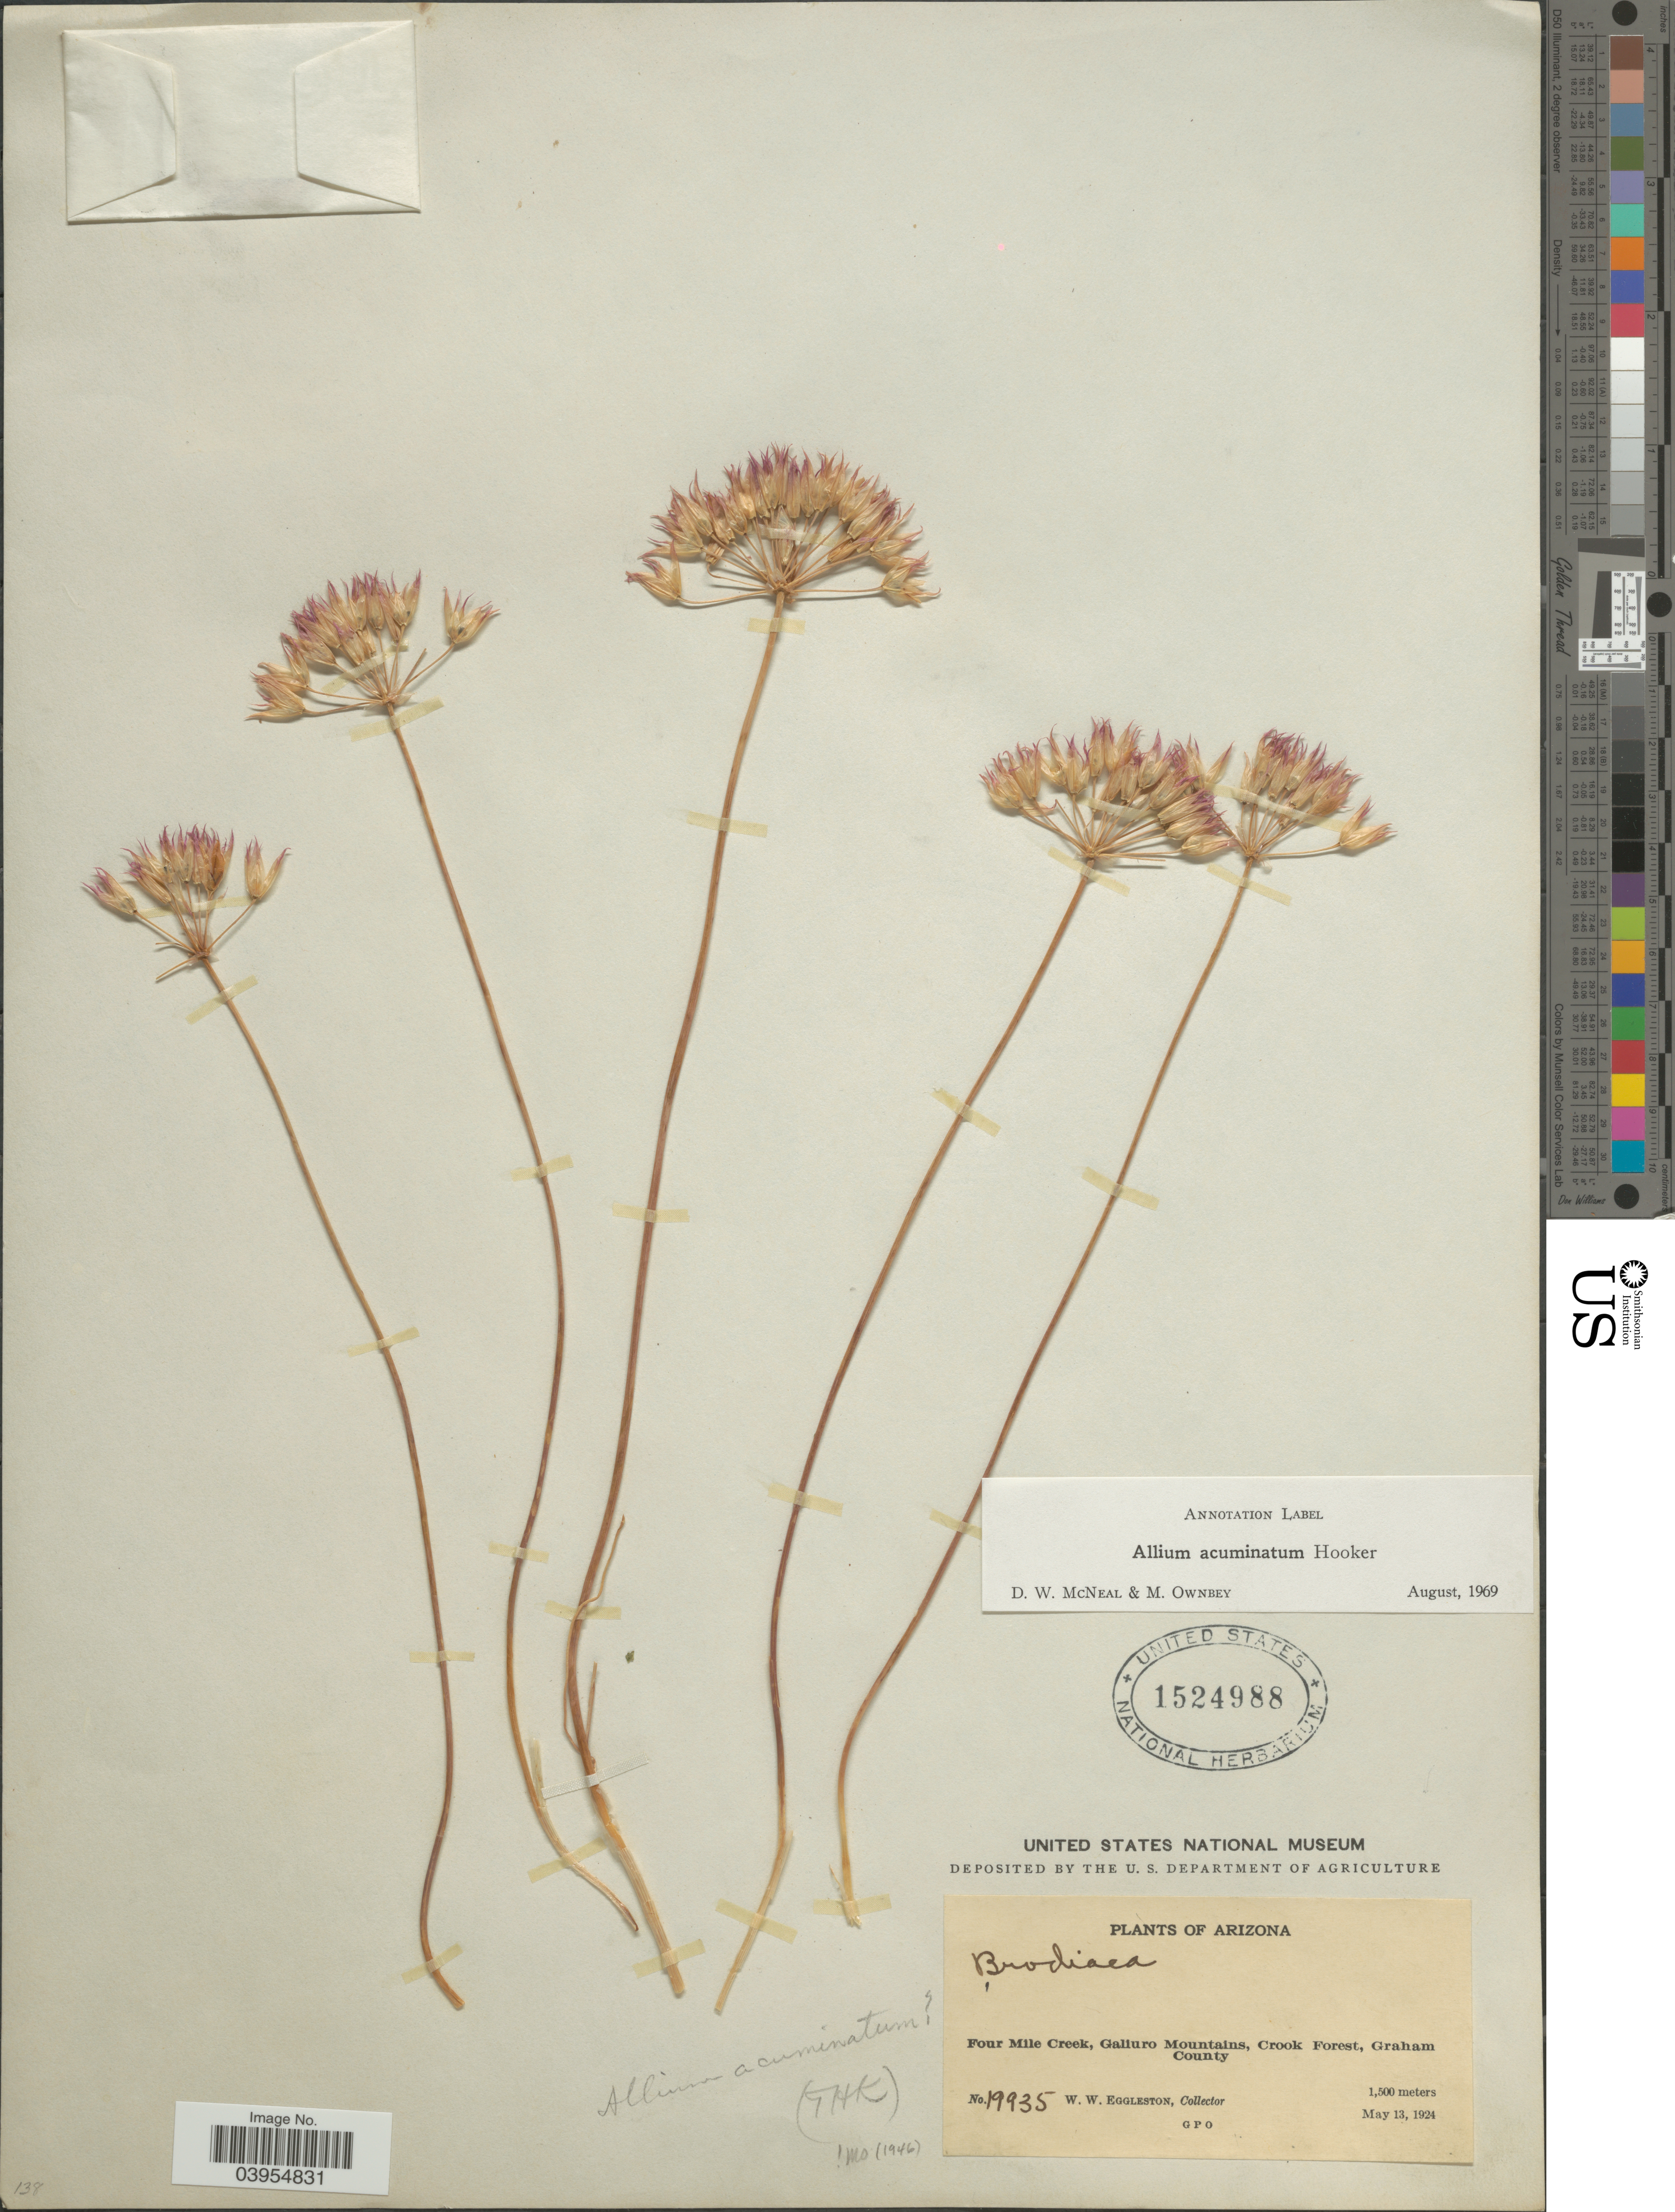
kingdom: Plantae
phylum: Tracheophyta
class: Liliopsida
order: Asparagales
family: Amaryllidaceae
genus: Allium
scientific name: Allium acuminatum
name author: Hook.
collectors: W. W. Eggleston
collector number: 19935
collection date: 1924-05-13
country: United States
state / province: Arizona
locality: Four mile Creek, Galiuro Mountains, Crook Forest, Graham County.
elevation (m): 1500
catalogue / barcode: US 1524988